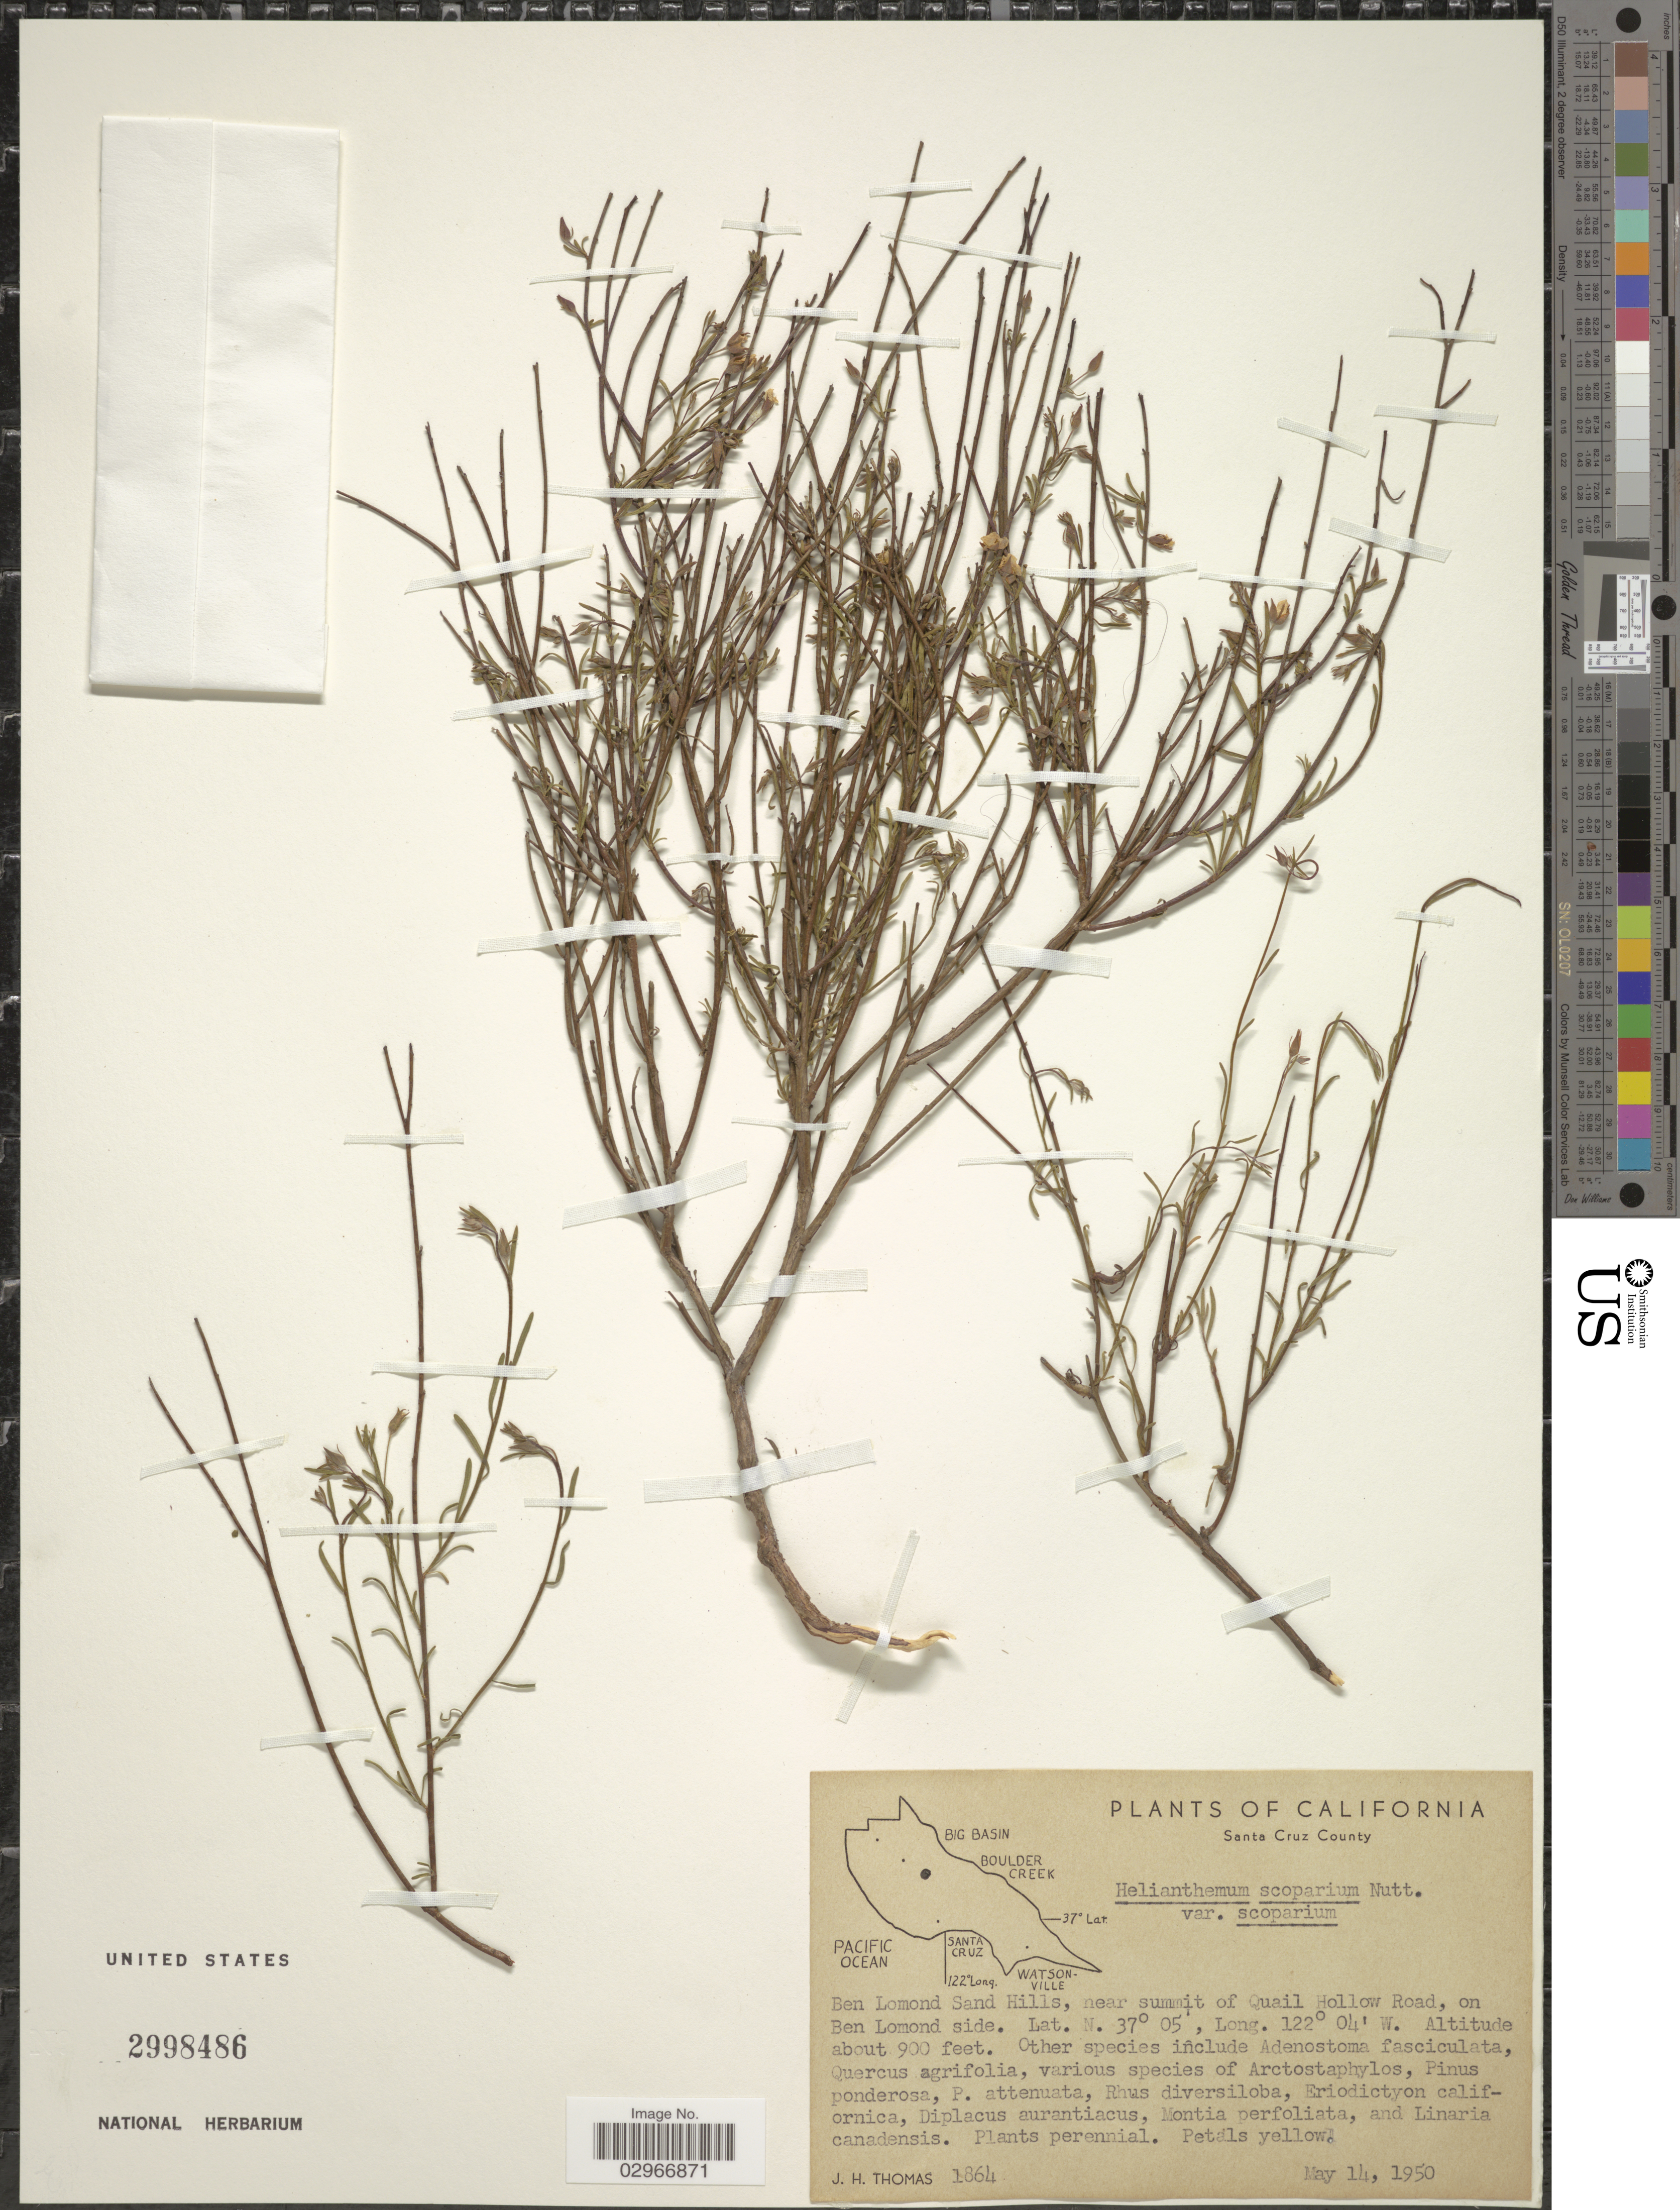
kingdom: Plantae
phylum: Tracheophyta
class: Magnoliopsida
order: Malvales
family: Cistaceae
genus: Helianthemum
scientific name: Helianthemum suffrutescens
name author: B. Schreiber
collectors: J. H. Thomas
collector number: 1864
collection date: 1950-05-14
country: United States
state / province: California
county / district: Santa Cruz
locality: Santa Cruz County. Ben Lomond Sand Hills, near summit of Quail Hollow Road, on Ben Lomond side.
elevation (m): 274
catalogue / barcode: US 2998486